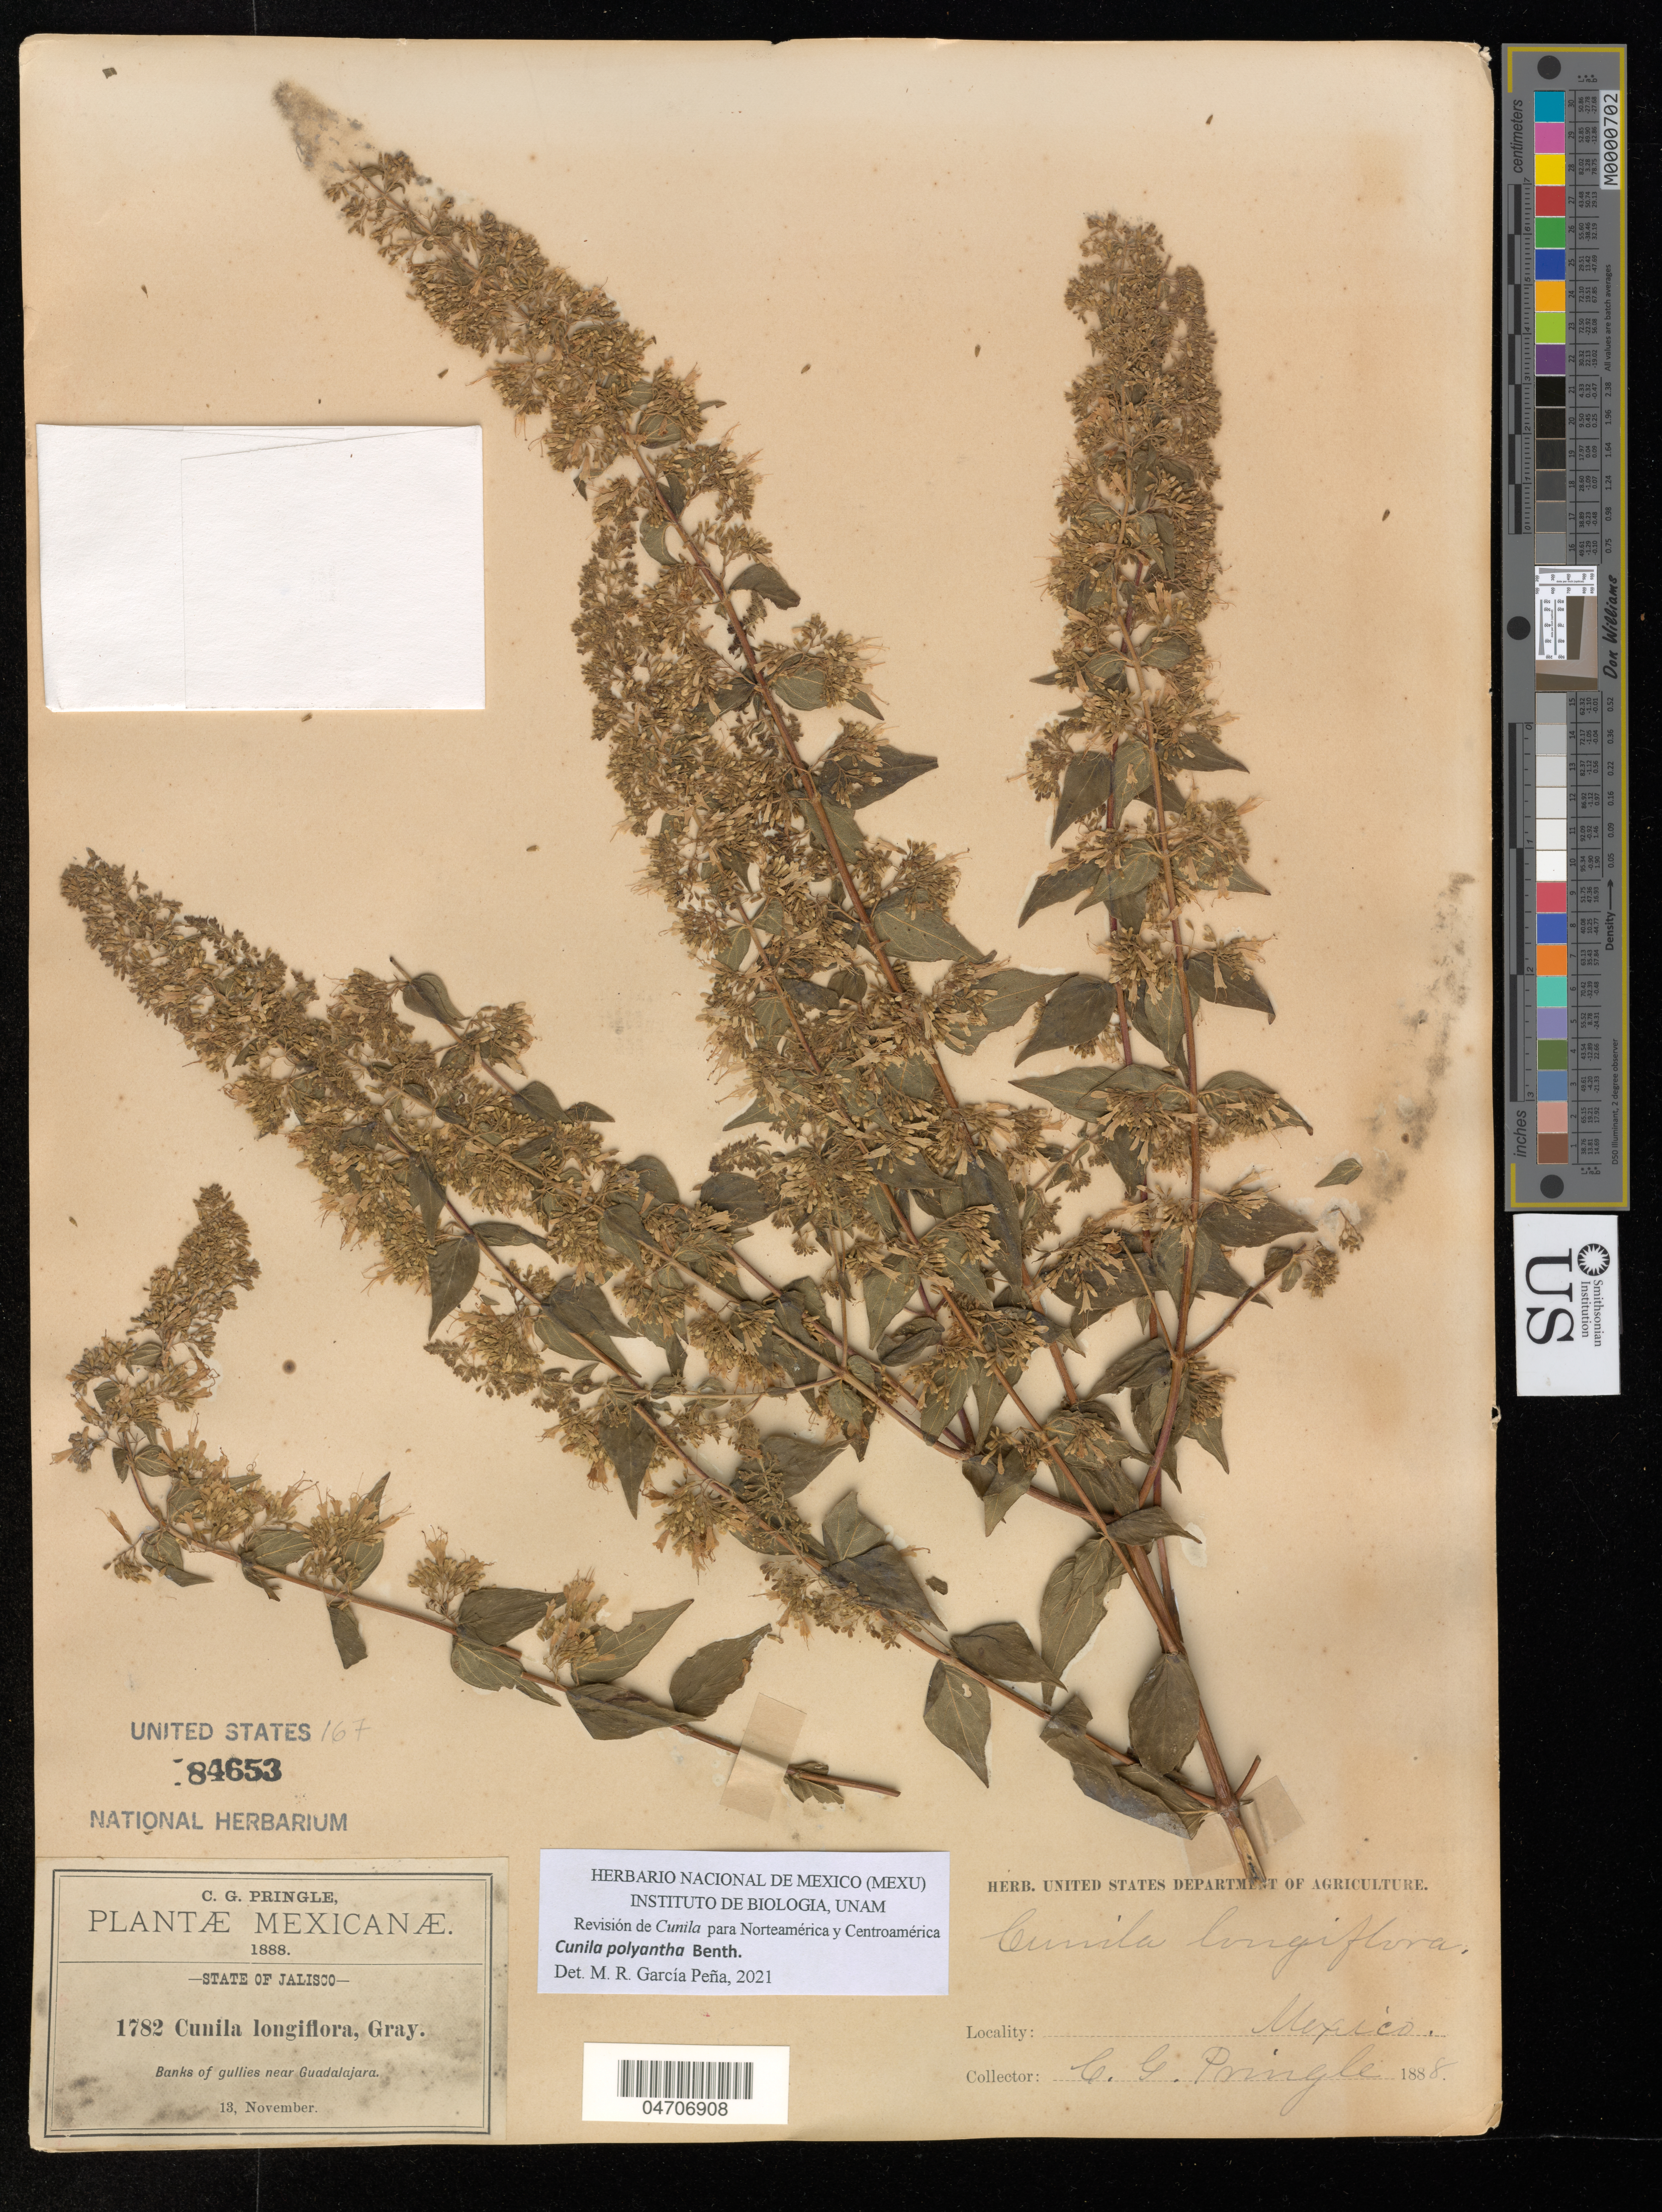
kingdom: Plantae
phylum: Tracheophyta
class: Magnoliopsida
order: Lamiales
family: Lamiaceae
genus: Cunila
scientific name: Cunila polyantha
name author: Benth.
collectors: C. G. Pringle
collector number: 1782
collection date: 1888-11-13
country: Mexico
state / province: Jalisco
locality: Banks of gullies near Guadalajara.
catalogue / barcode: US 84653